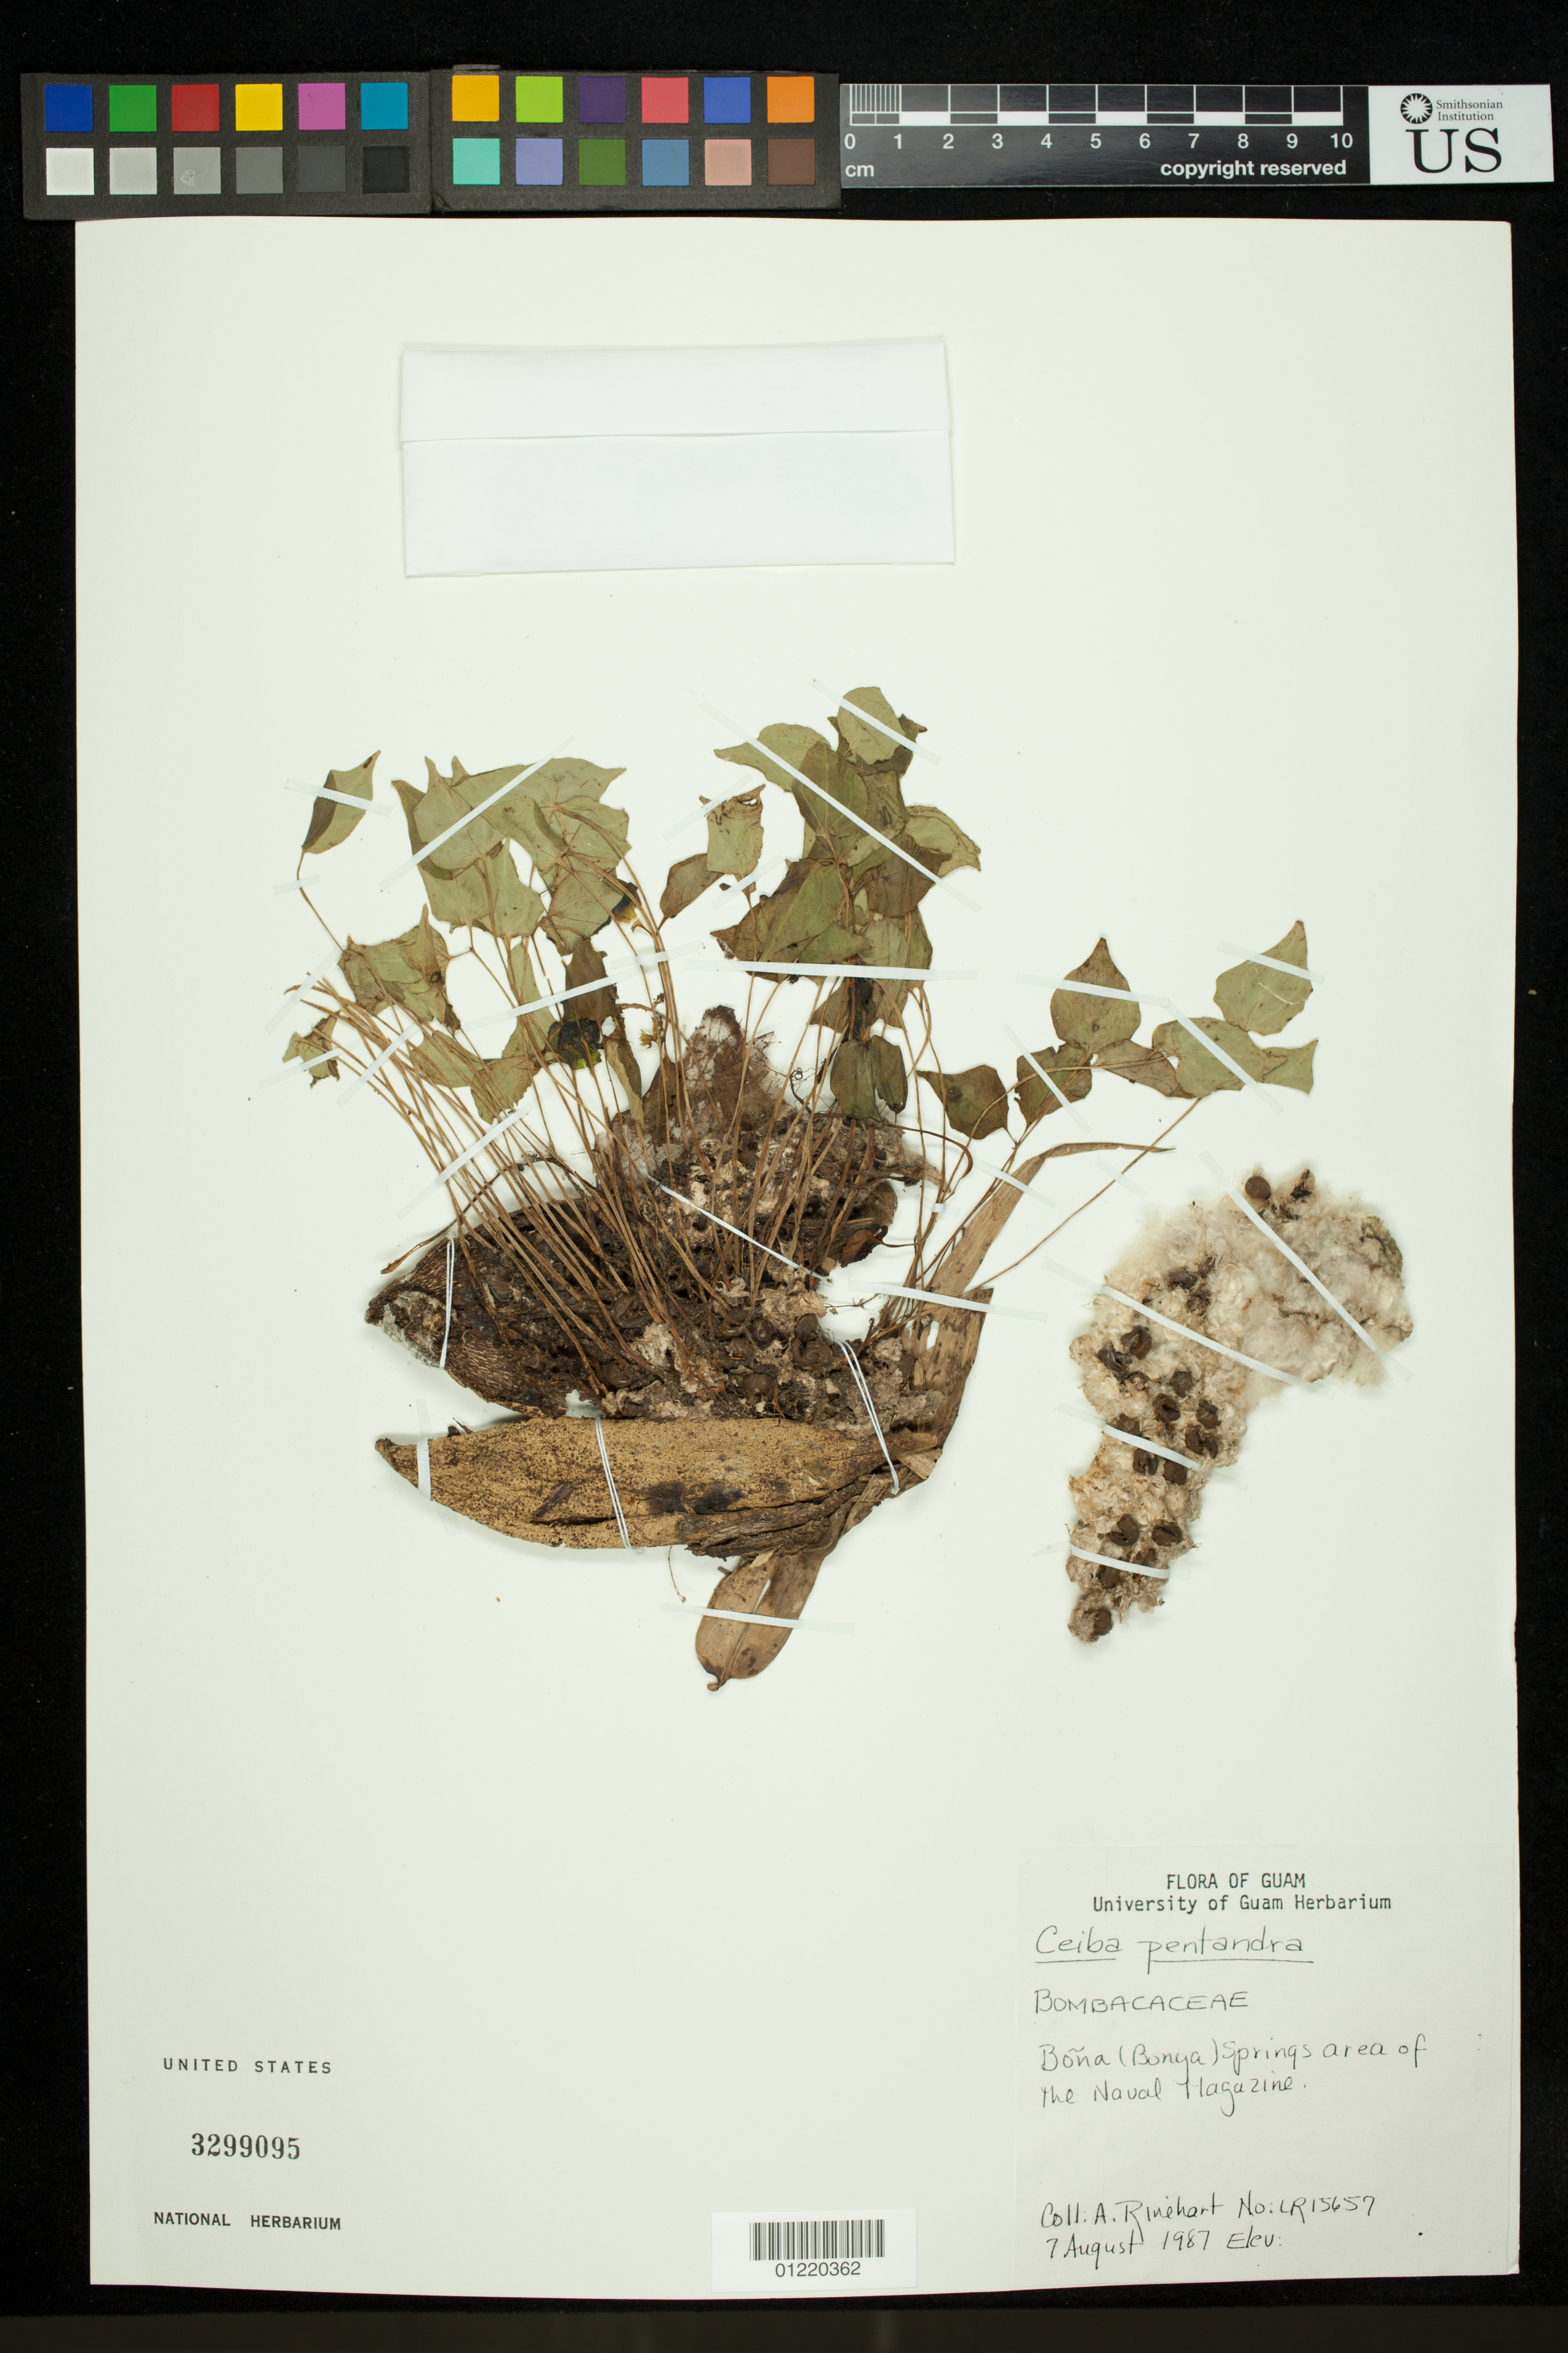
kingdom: Plantae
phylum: Tracheophyta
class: Magnoliopsida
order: Malvales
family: Malvaceae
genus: Ceiba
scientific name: Ceiba pentandra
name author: (L.) Gaertn.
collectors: A. Rinehart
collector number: LR15657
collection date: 1987-08-07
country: Guam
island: Guam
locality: Bona (Bonya) Springs area of the Naval Magazine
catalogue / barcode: US 3299095